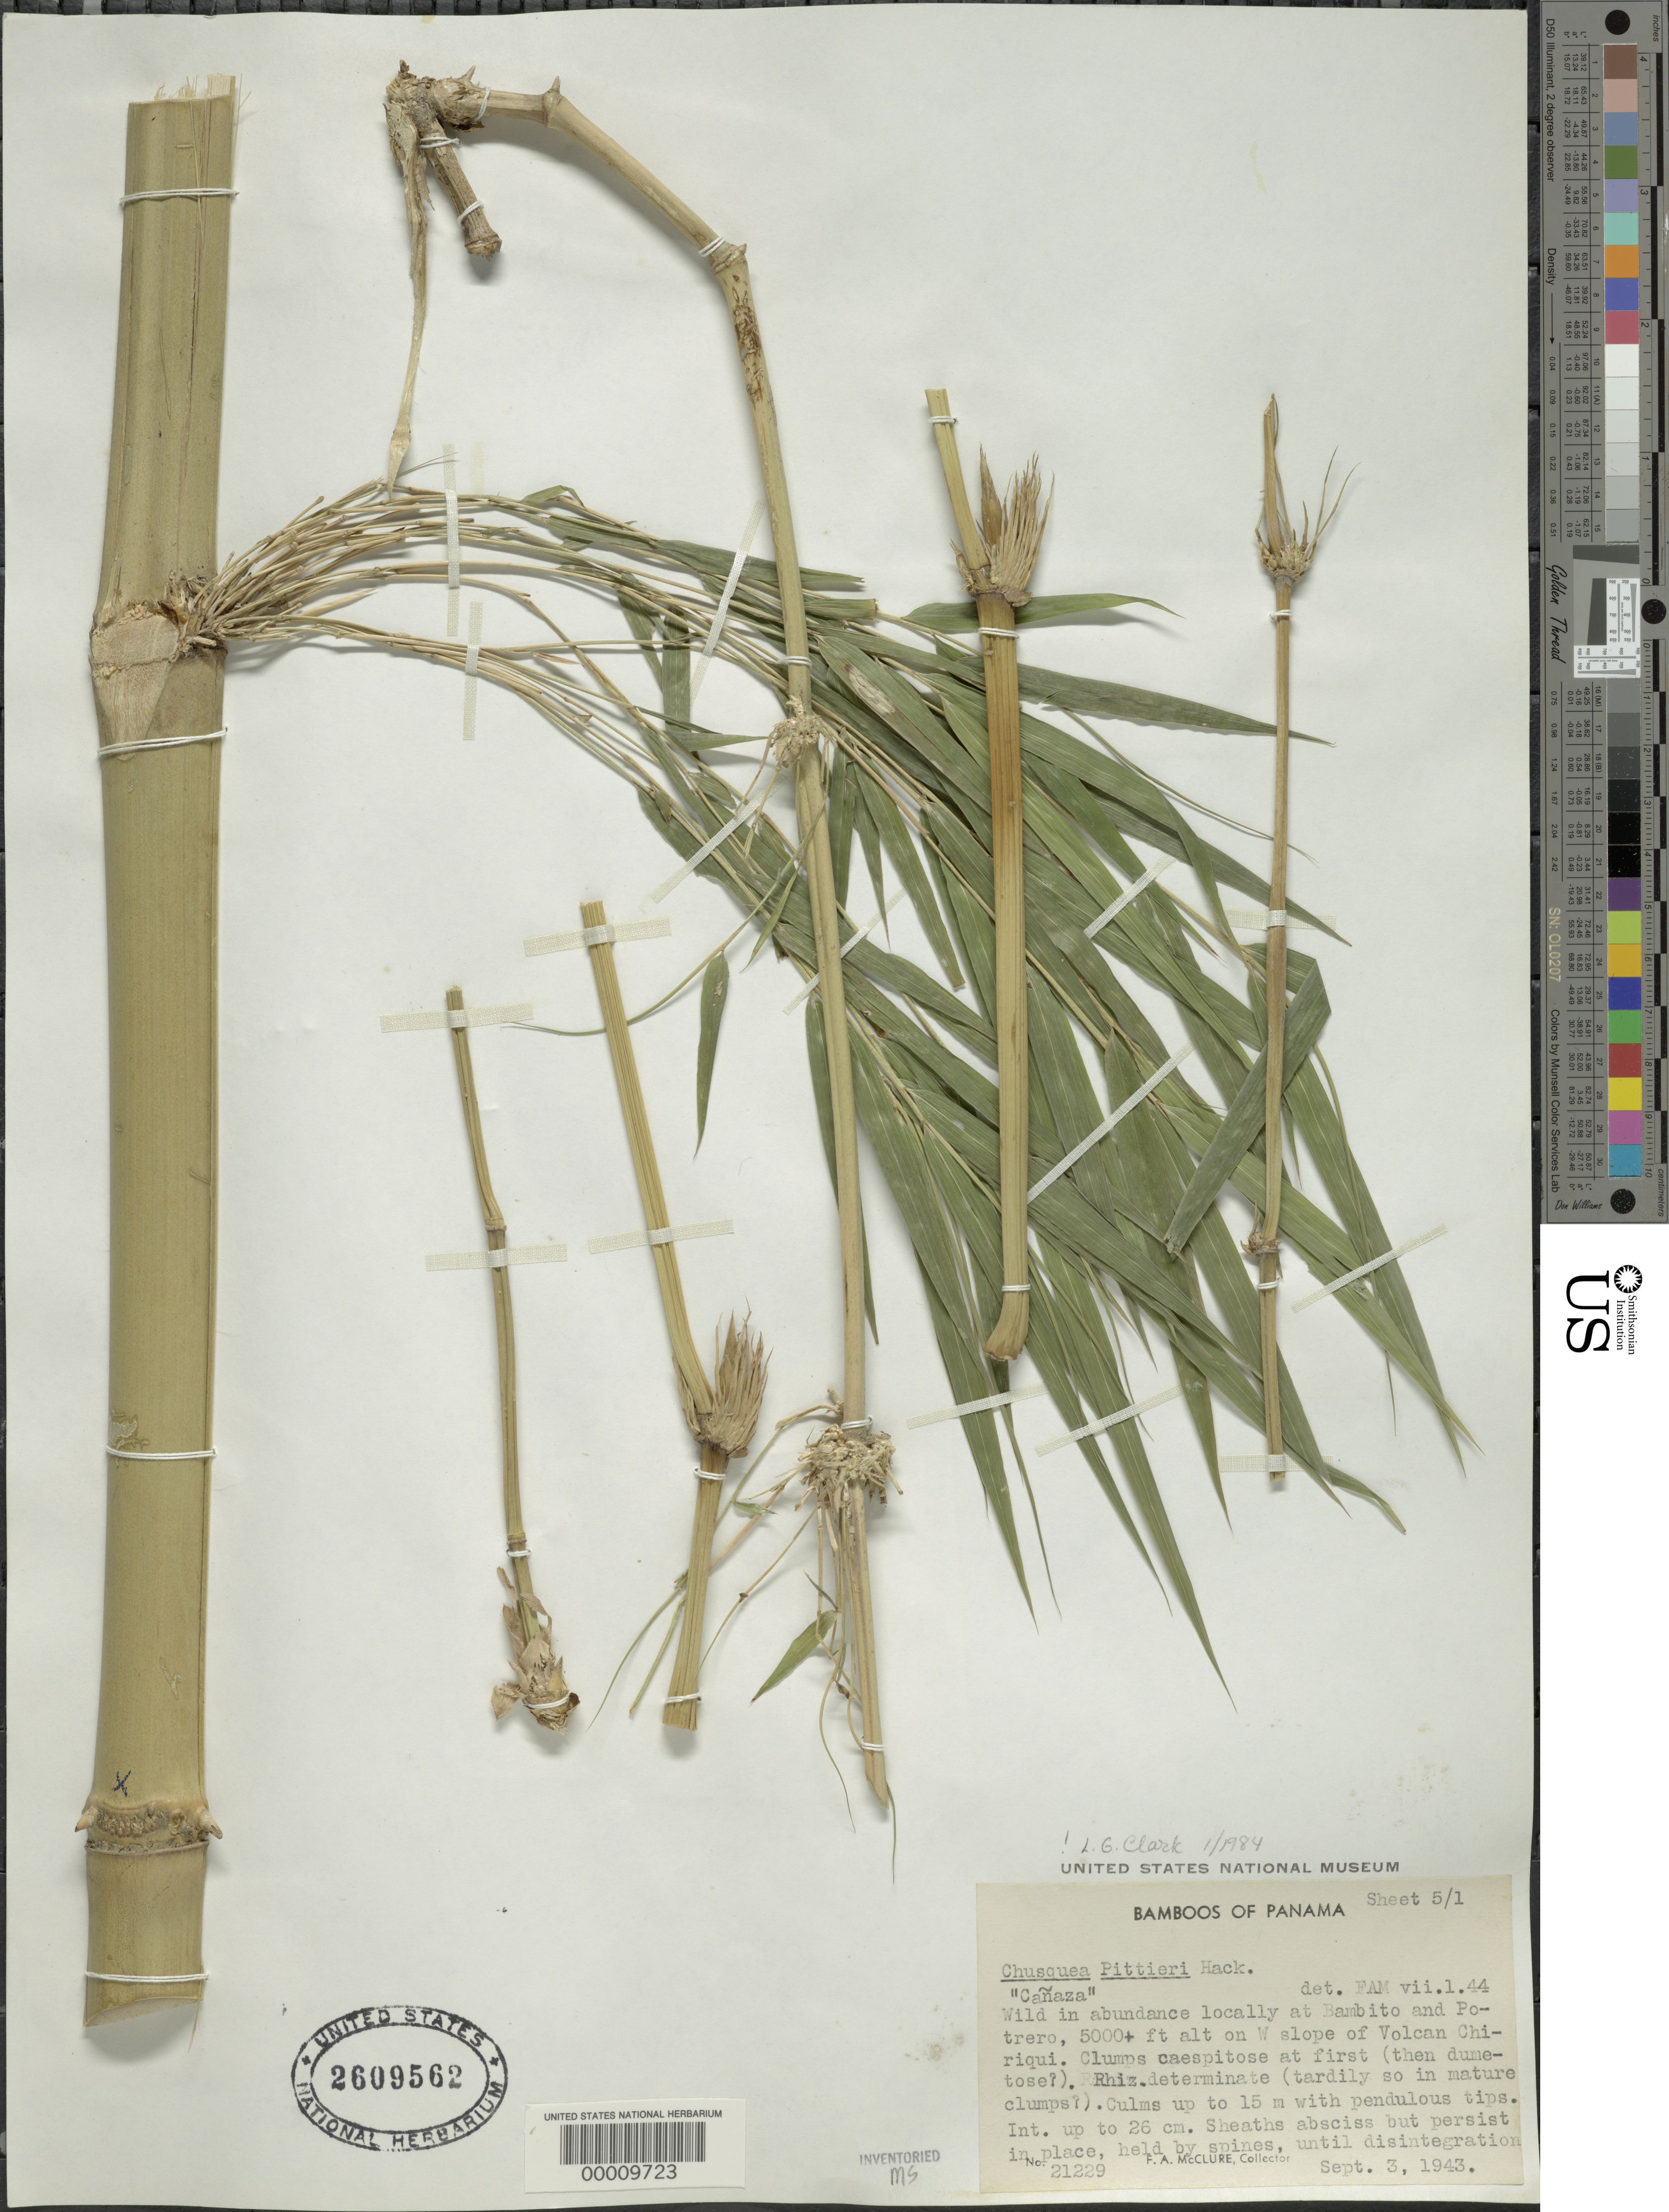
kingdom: Plantae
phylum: Tracheophyta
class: Liliopsida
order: Poales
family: Poaceae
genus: Chusquea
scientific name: Chusquea pittieri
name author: Hack.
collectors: F. A. McClure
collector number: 21229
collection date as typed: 03 Sep 1943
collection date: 1943-09-03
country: Panama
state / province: Chiriquí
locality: Bambito, Potrero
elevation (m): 1524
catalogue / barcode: US 2609562